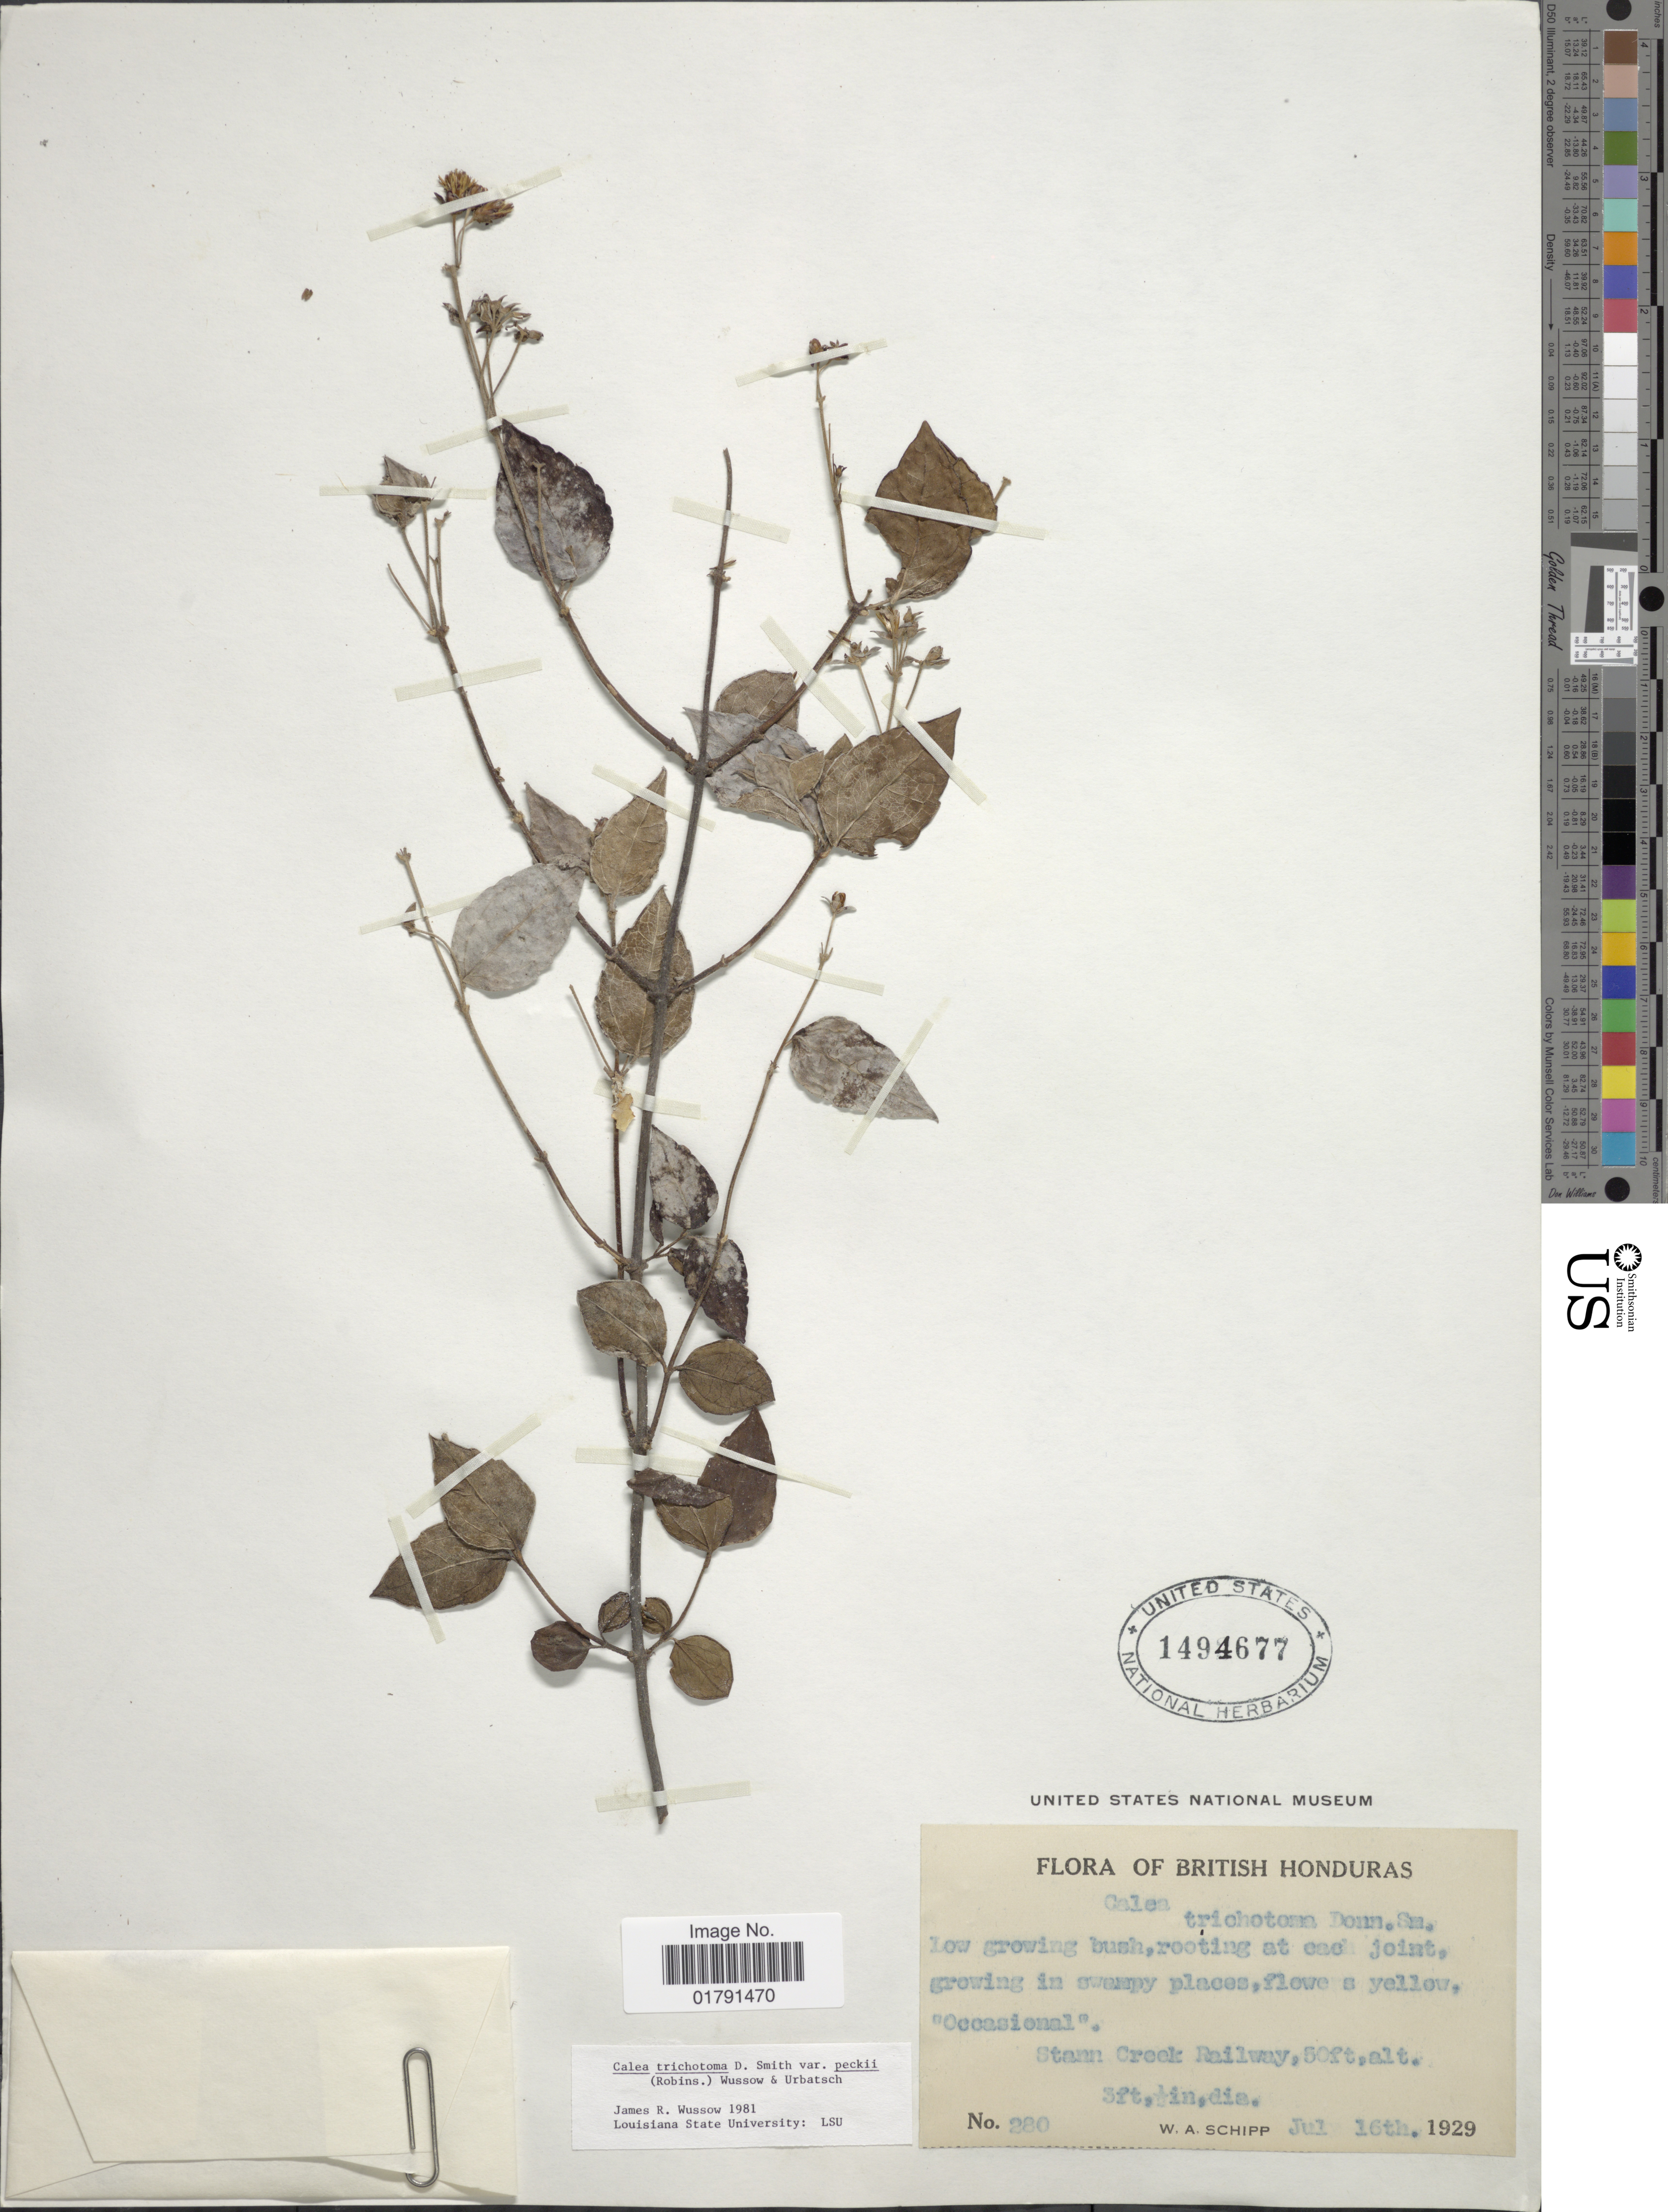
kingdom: Plantae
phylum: Tracheophyta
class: Magnoliopsida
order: Asterales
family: Asteraceae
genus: Calea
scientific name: Calea trichotoma var. peckii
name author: Wussow &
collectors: W. Schipp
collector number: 280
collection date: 1929-07-16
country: Belize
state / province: Stann Creek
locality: British Honduras, Stann Creek Railway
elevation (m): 15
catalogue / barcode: US 1494677